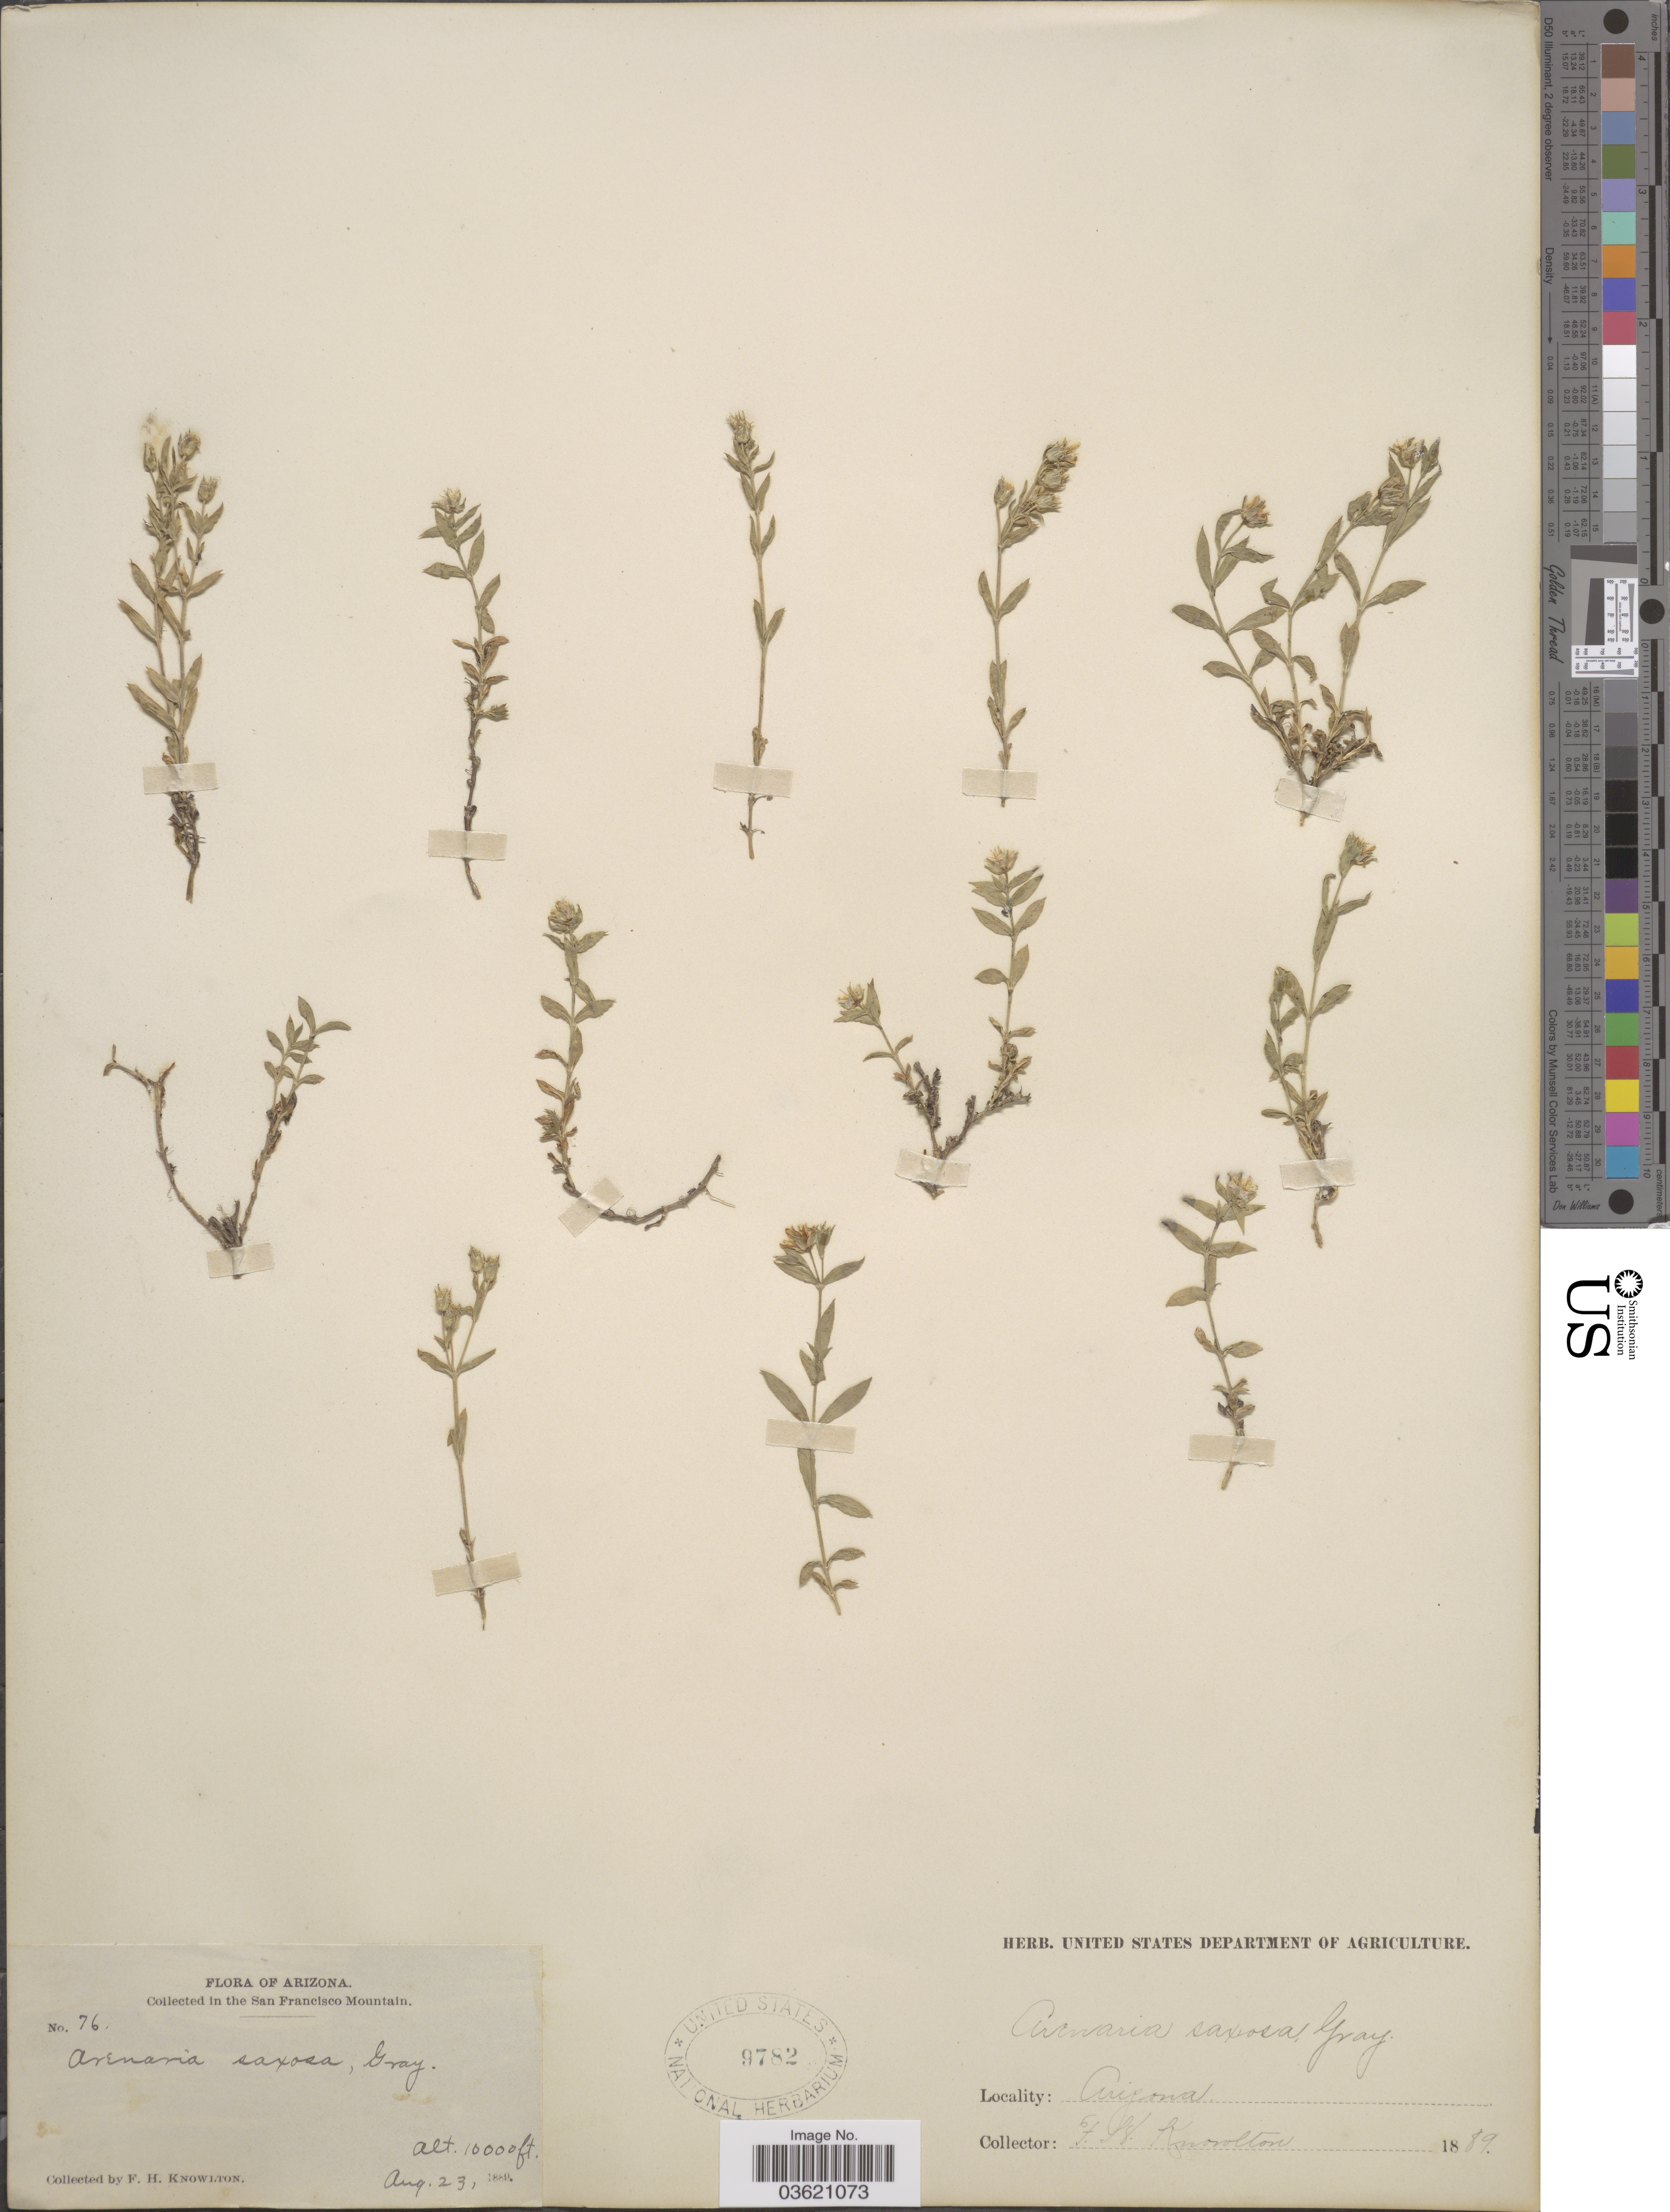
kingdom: Plantae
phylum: Tracheophyta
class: Magnoliopsida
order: Caryophyllales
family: Caryophyllaceae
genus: Arenaria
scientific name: Arenaria saxosa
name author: A. Gray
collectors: F. H. Knowlton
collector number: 76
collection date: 1889-08-23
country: United States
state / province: Arizona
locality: In the San Francisco Mountain.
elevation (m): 3048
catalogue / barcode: US 9782